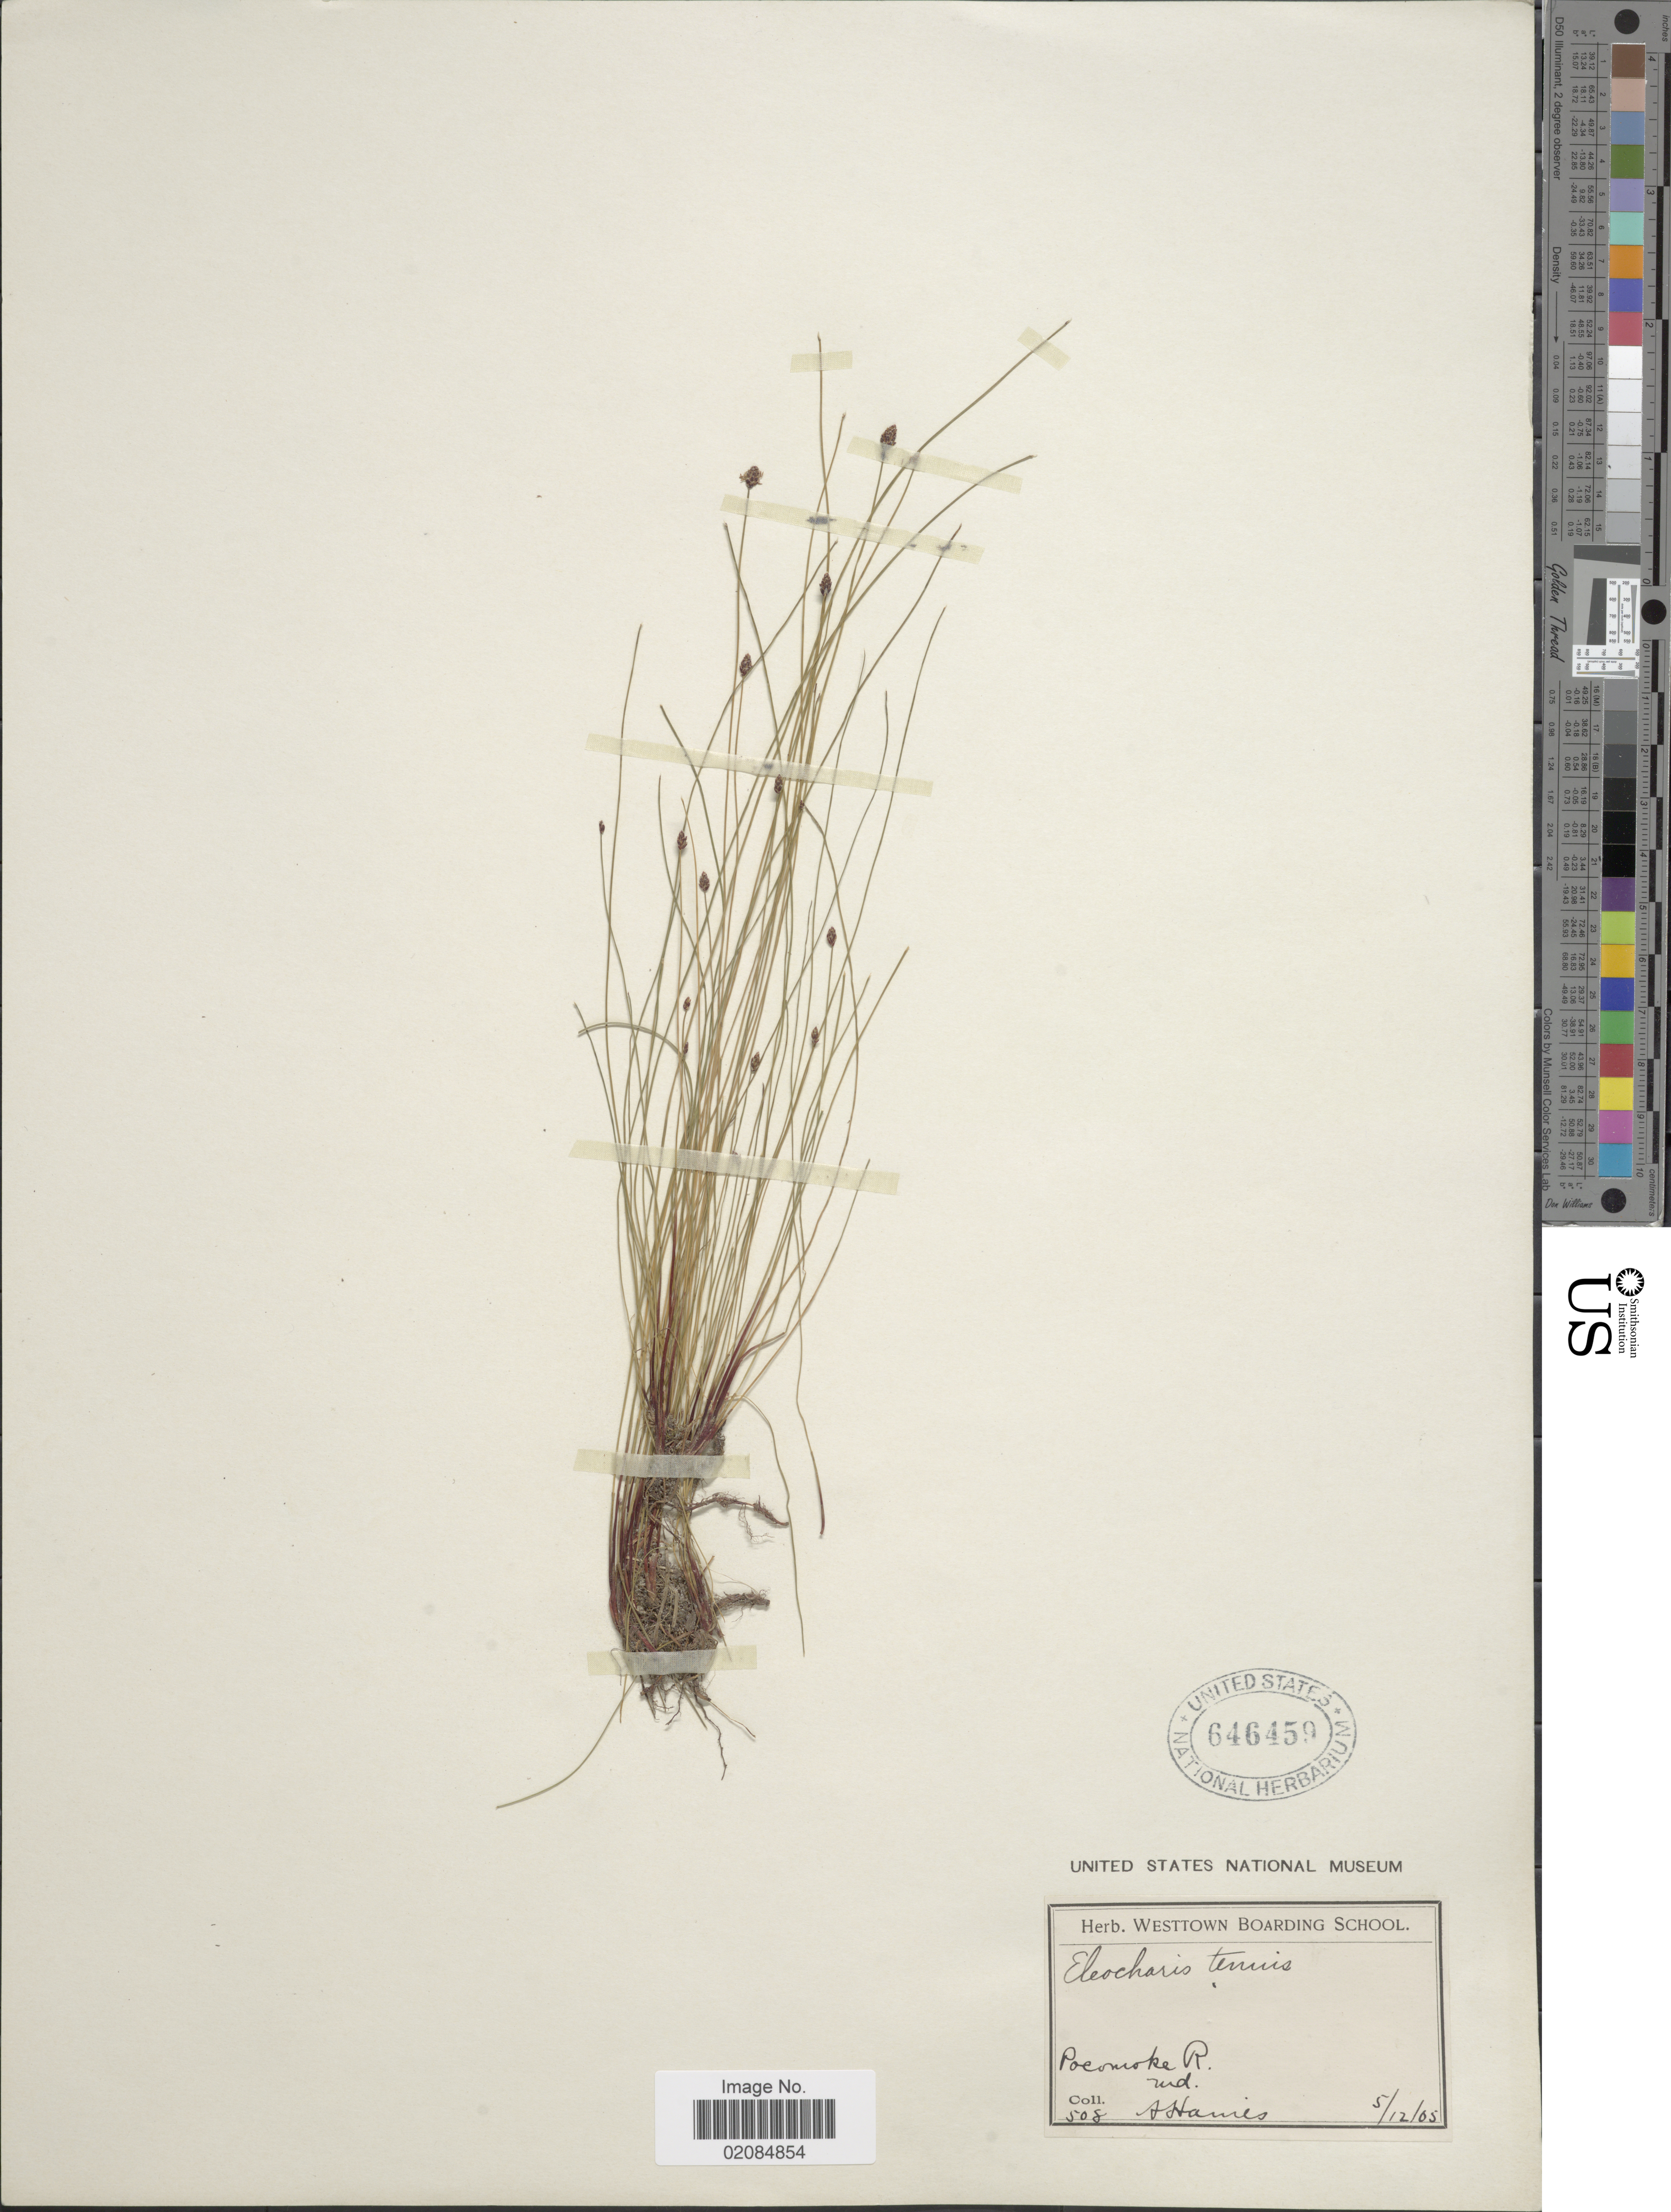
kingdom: Plantae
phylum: Tracheophyta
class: Liliopsida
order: Poales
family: Cyperaceae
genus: Eleocharis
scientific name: Eleocharis tenuis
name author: (Willd.) Schult.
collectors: A. Haines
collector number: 508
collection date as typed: Transcribed d/m/y: 12/5/5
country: United States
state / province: Maryland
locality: Pocomoke R. Md.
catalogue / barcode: US 646459